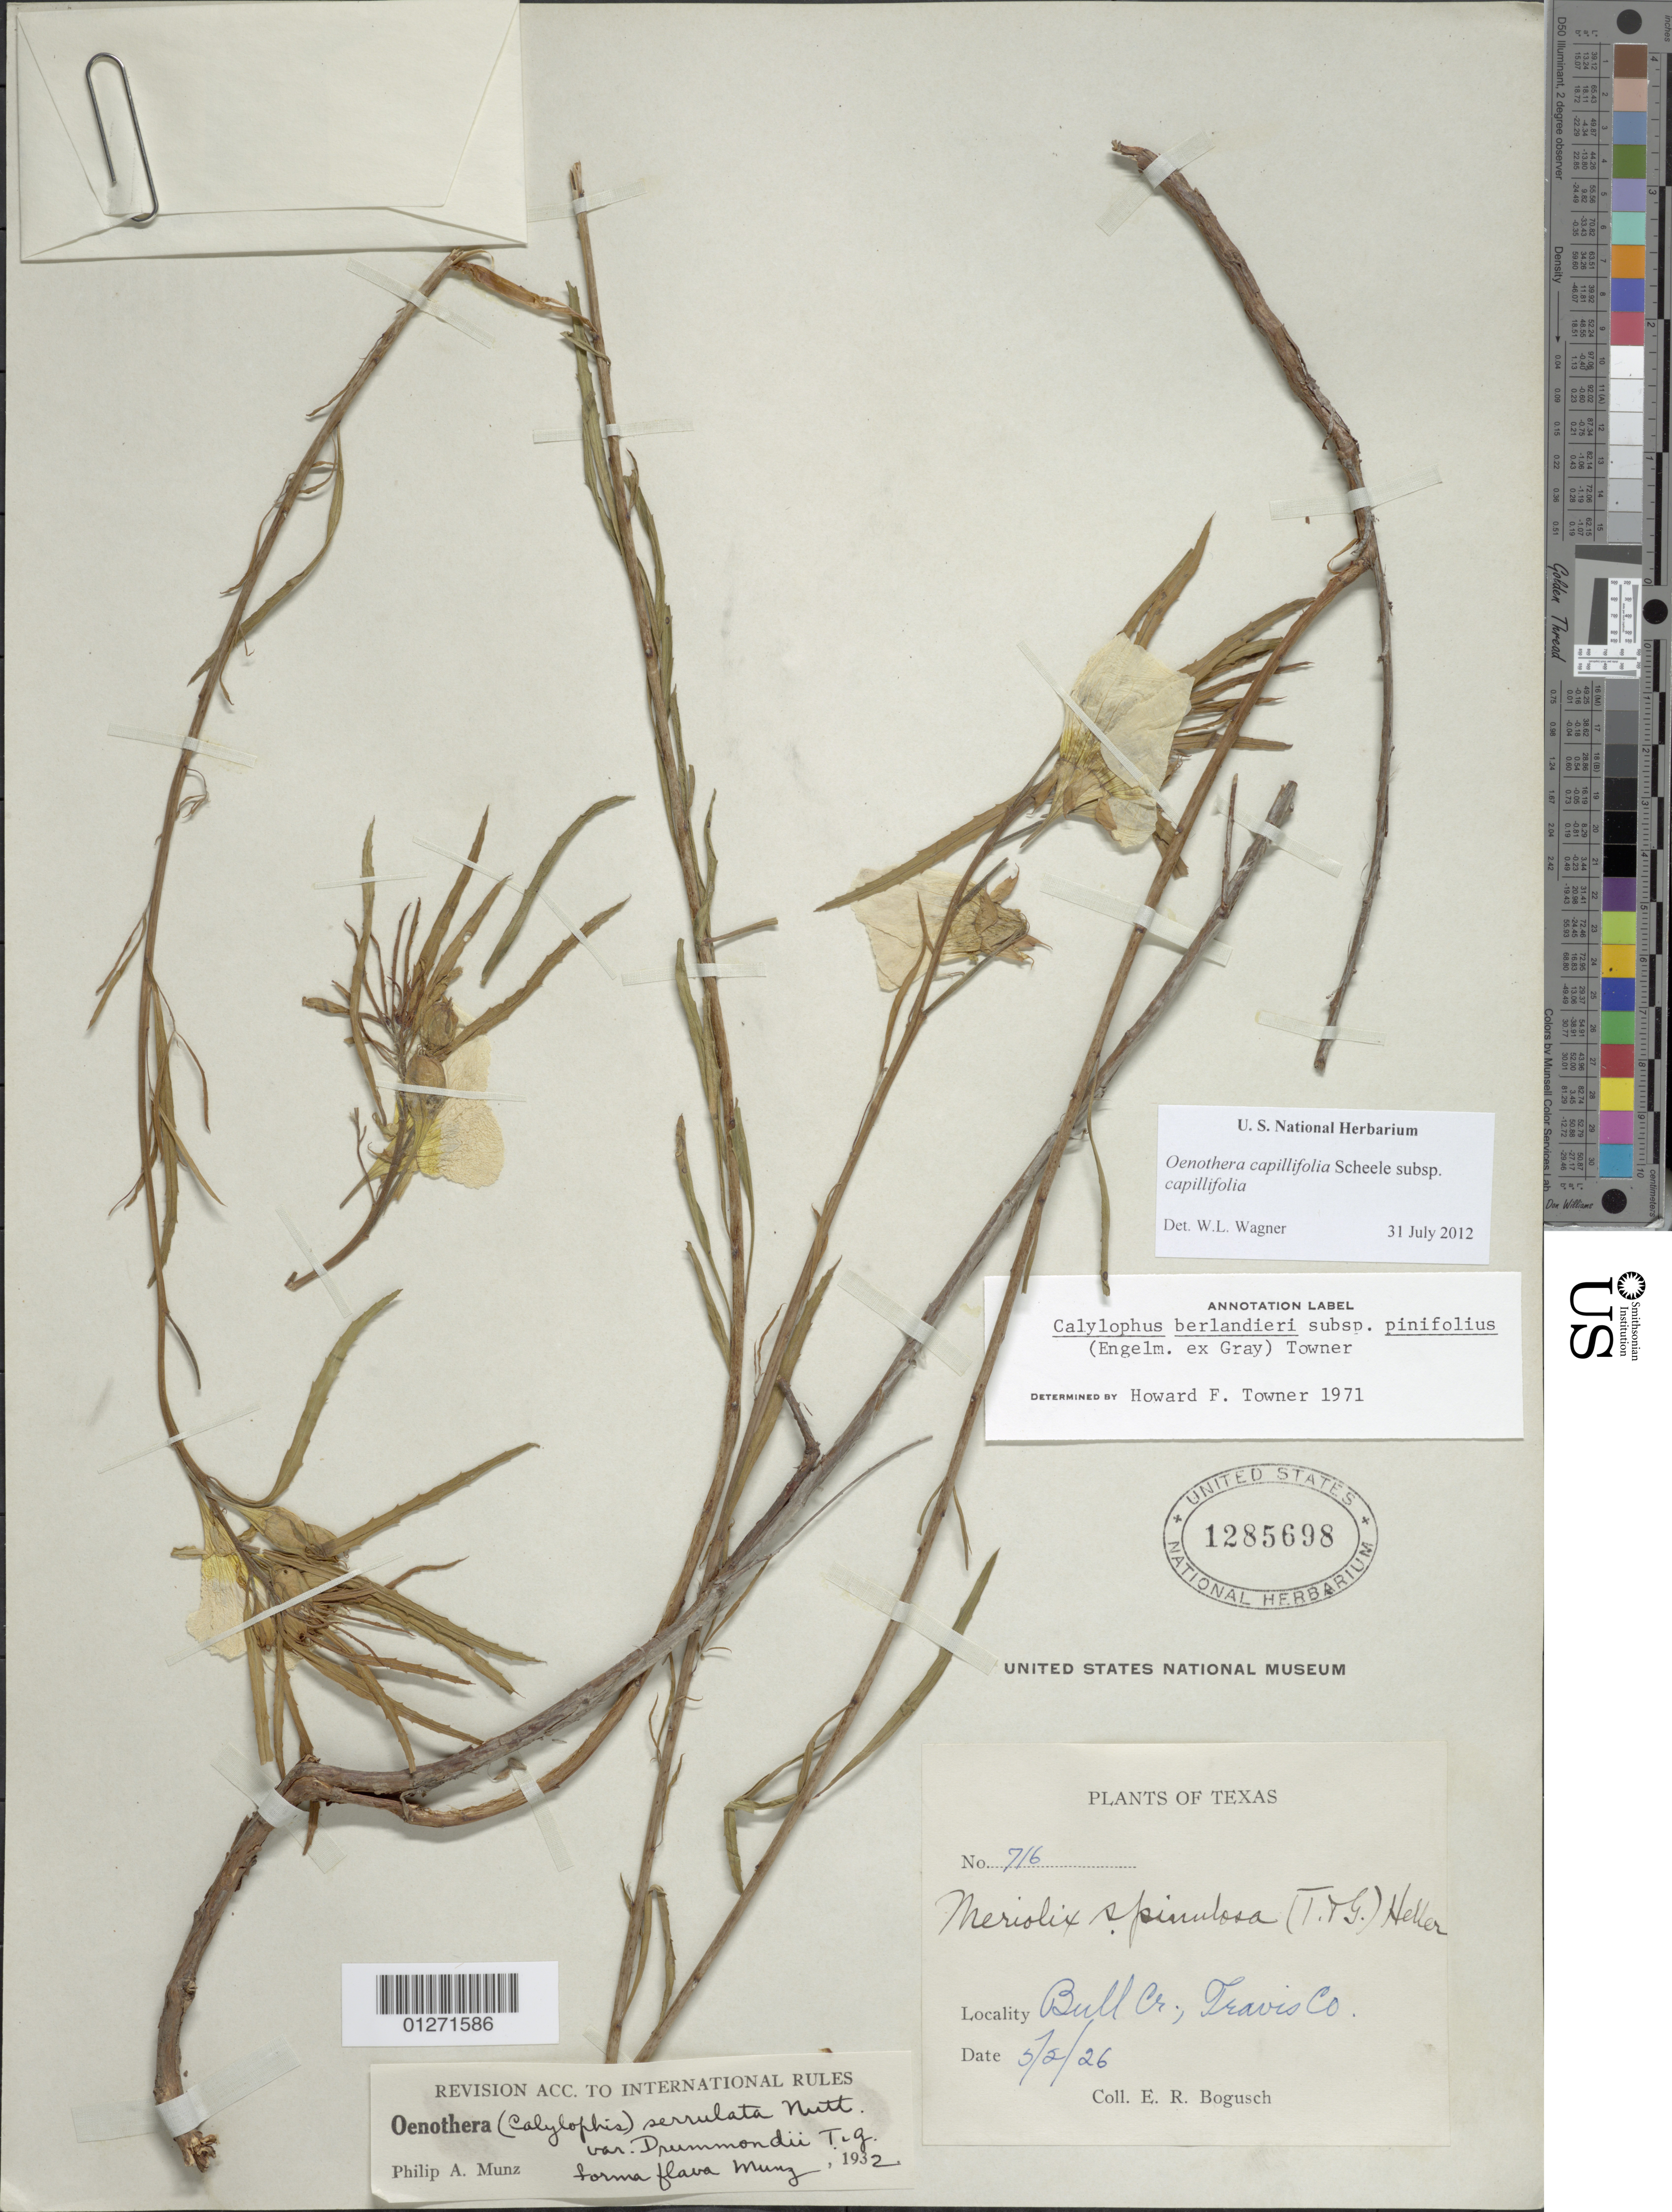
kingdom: Plantae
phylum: Tracheophyta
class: Magnoliopsida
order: Myrtales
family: Onagraceae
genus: Oenothera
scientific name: Oenothera capillifolia subsp. capillifolia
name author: Scheele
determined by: Wagner, W. L., (BOT), Smithsonian Institution - National Museum of Natural History (UNITED STATES)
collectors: E. Bogusch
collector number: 716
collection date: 1926-05-02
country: United States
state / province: Texas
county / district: Travis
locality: Bull Cr.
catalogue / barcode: US 1285698